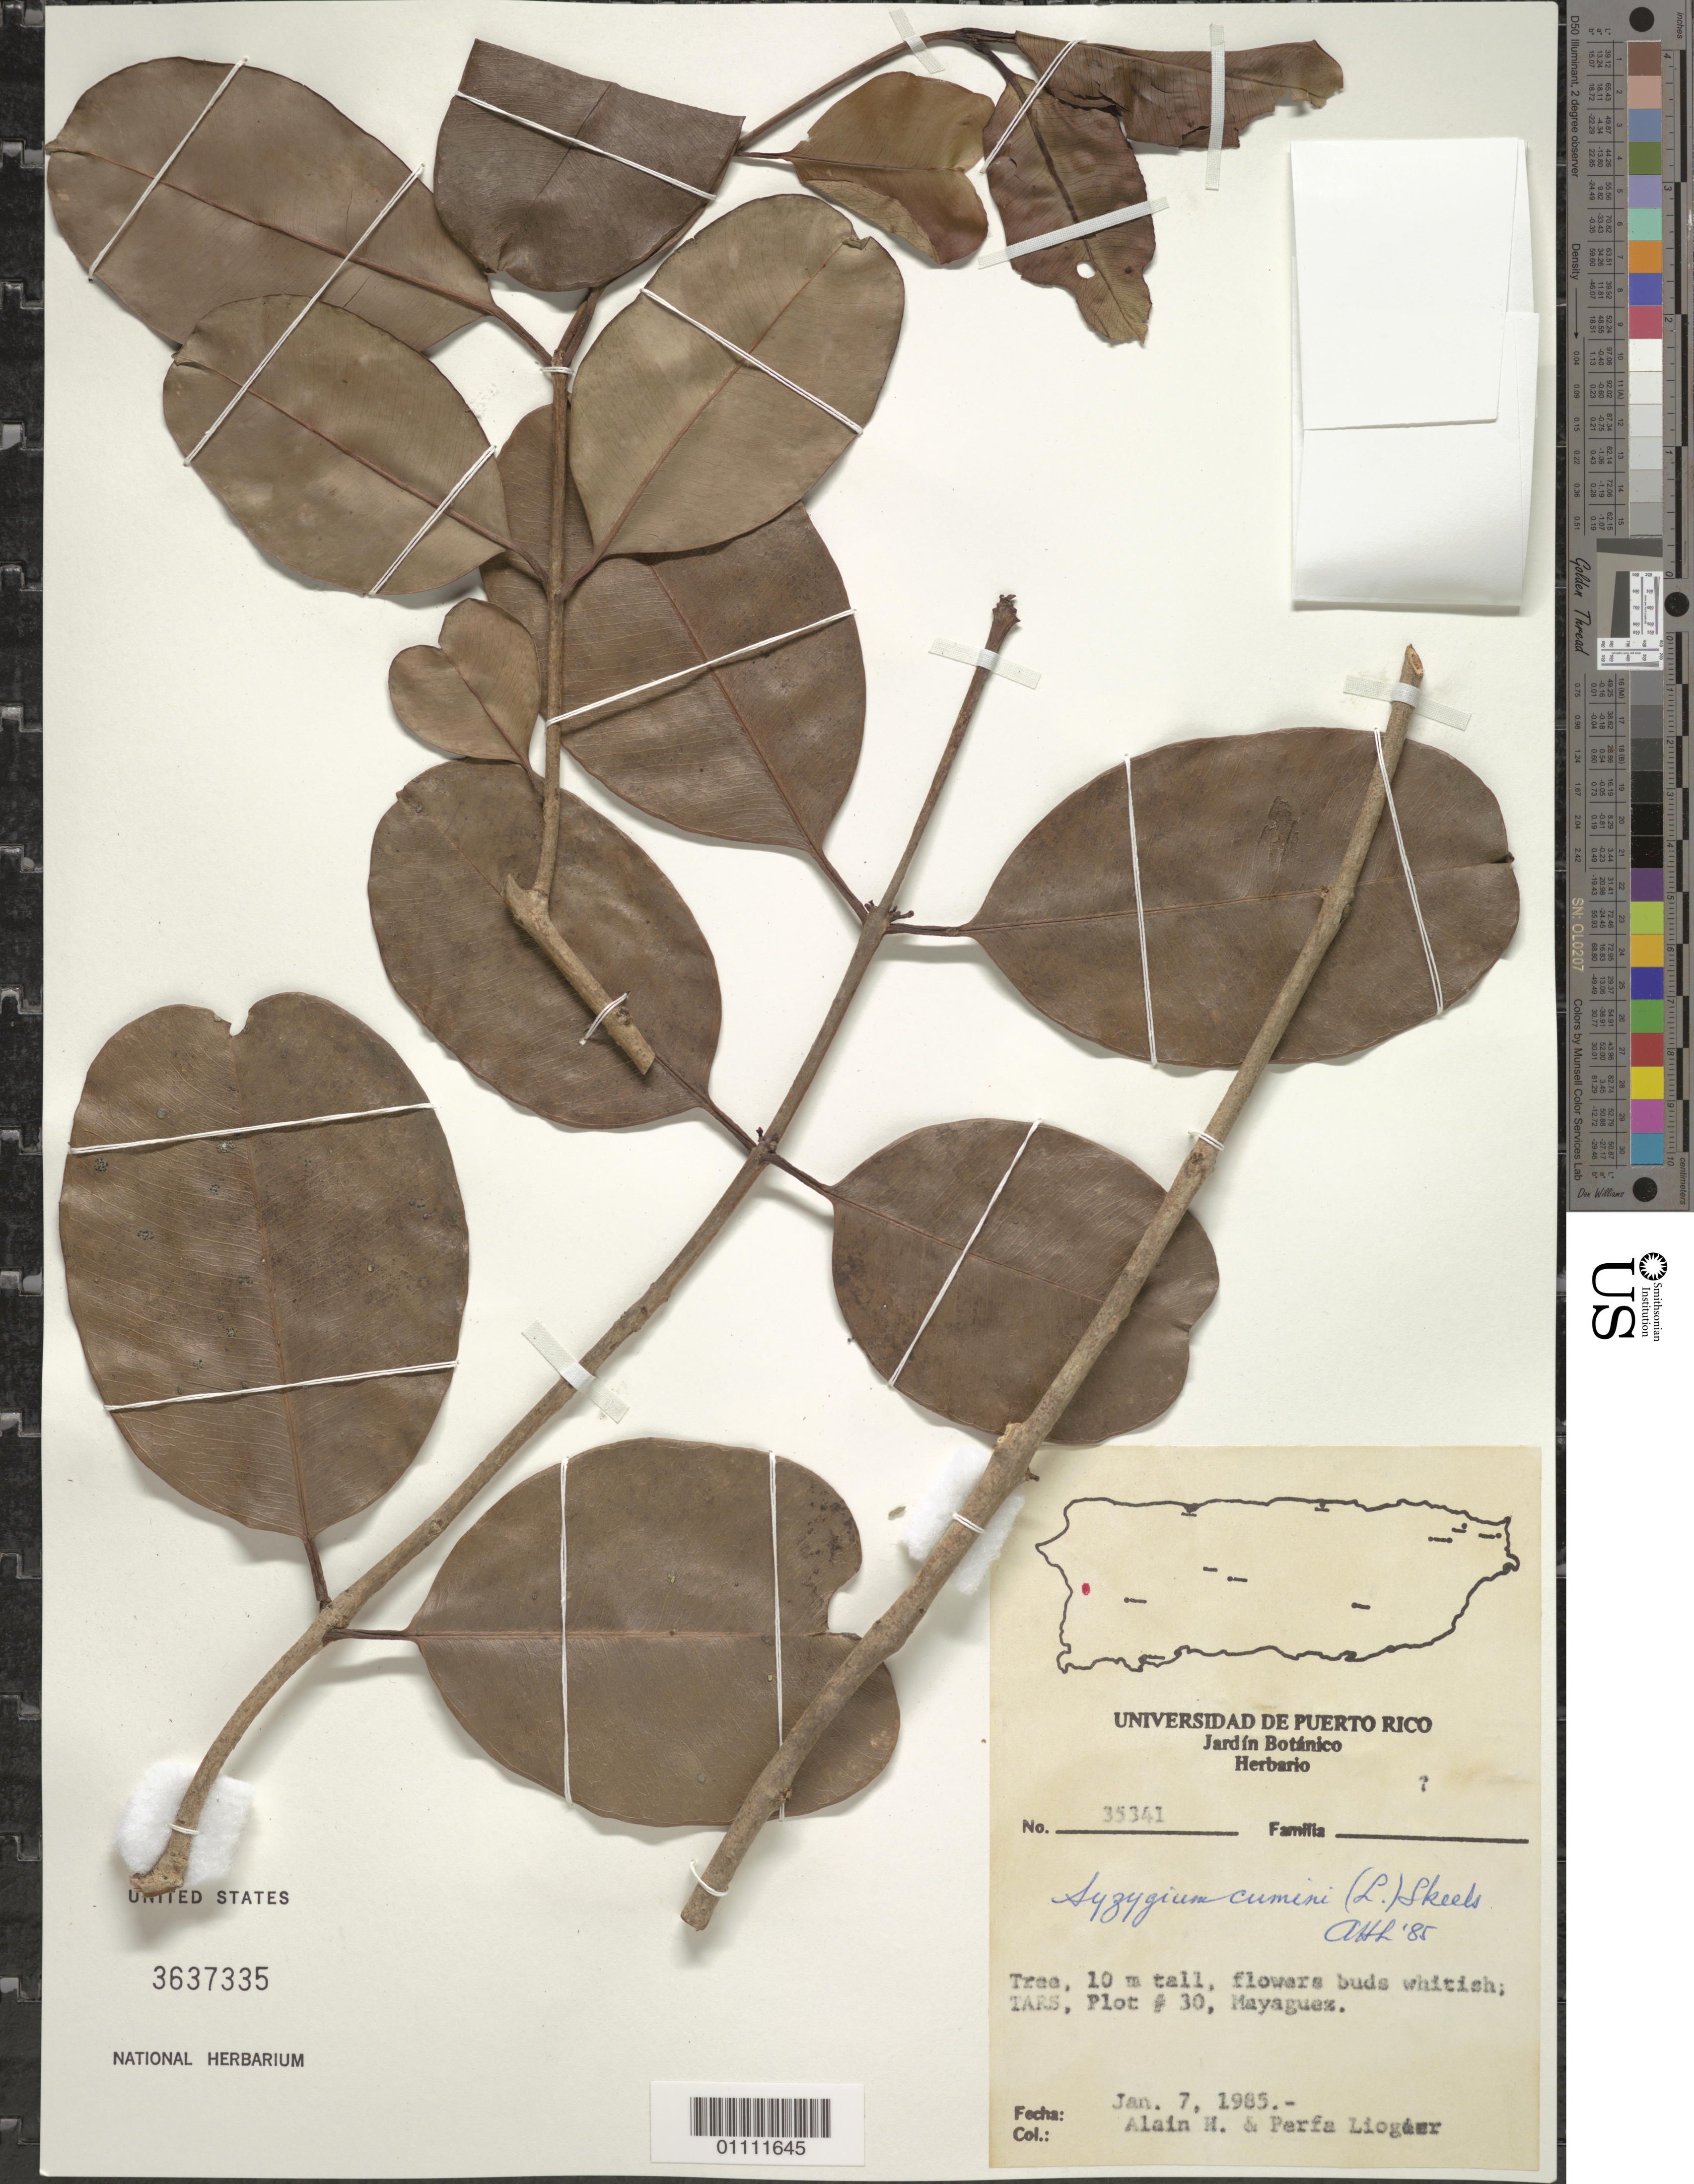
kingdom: Plantae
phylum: Tracheophyta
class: Magnoliopsida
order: Myrtales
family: Myrtaceae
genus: Syzygium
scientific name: Syzygium cumini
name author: (L.) Skeels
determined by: Liogier, Alain H.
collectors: A. H. Liogier & M. P. Liogier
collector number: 35341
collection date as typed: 07 Jan 1985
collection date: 1985-01-07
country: Puerto Rico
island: Puerto Rico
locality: Mayaguez, TARS, Plot #30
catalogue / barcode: US 3637335